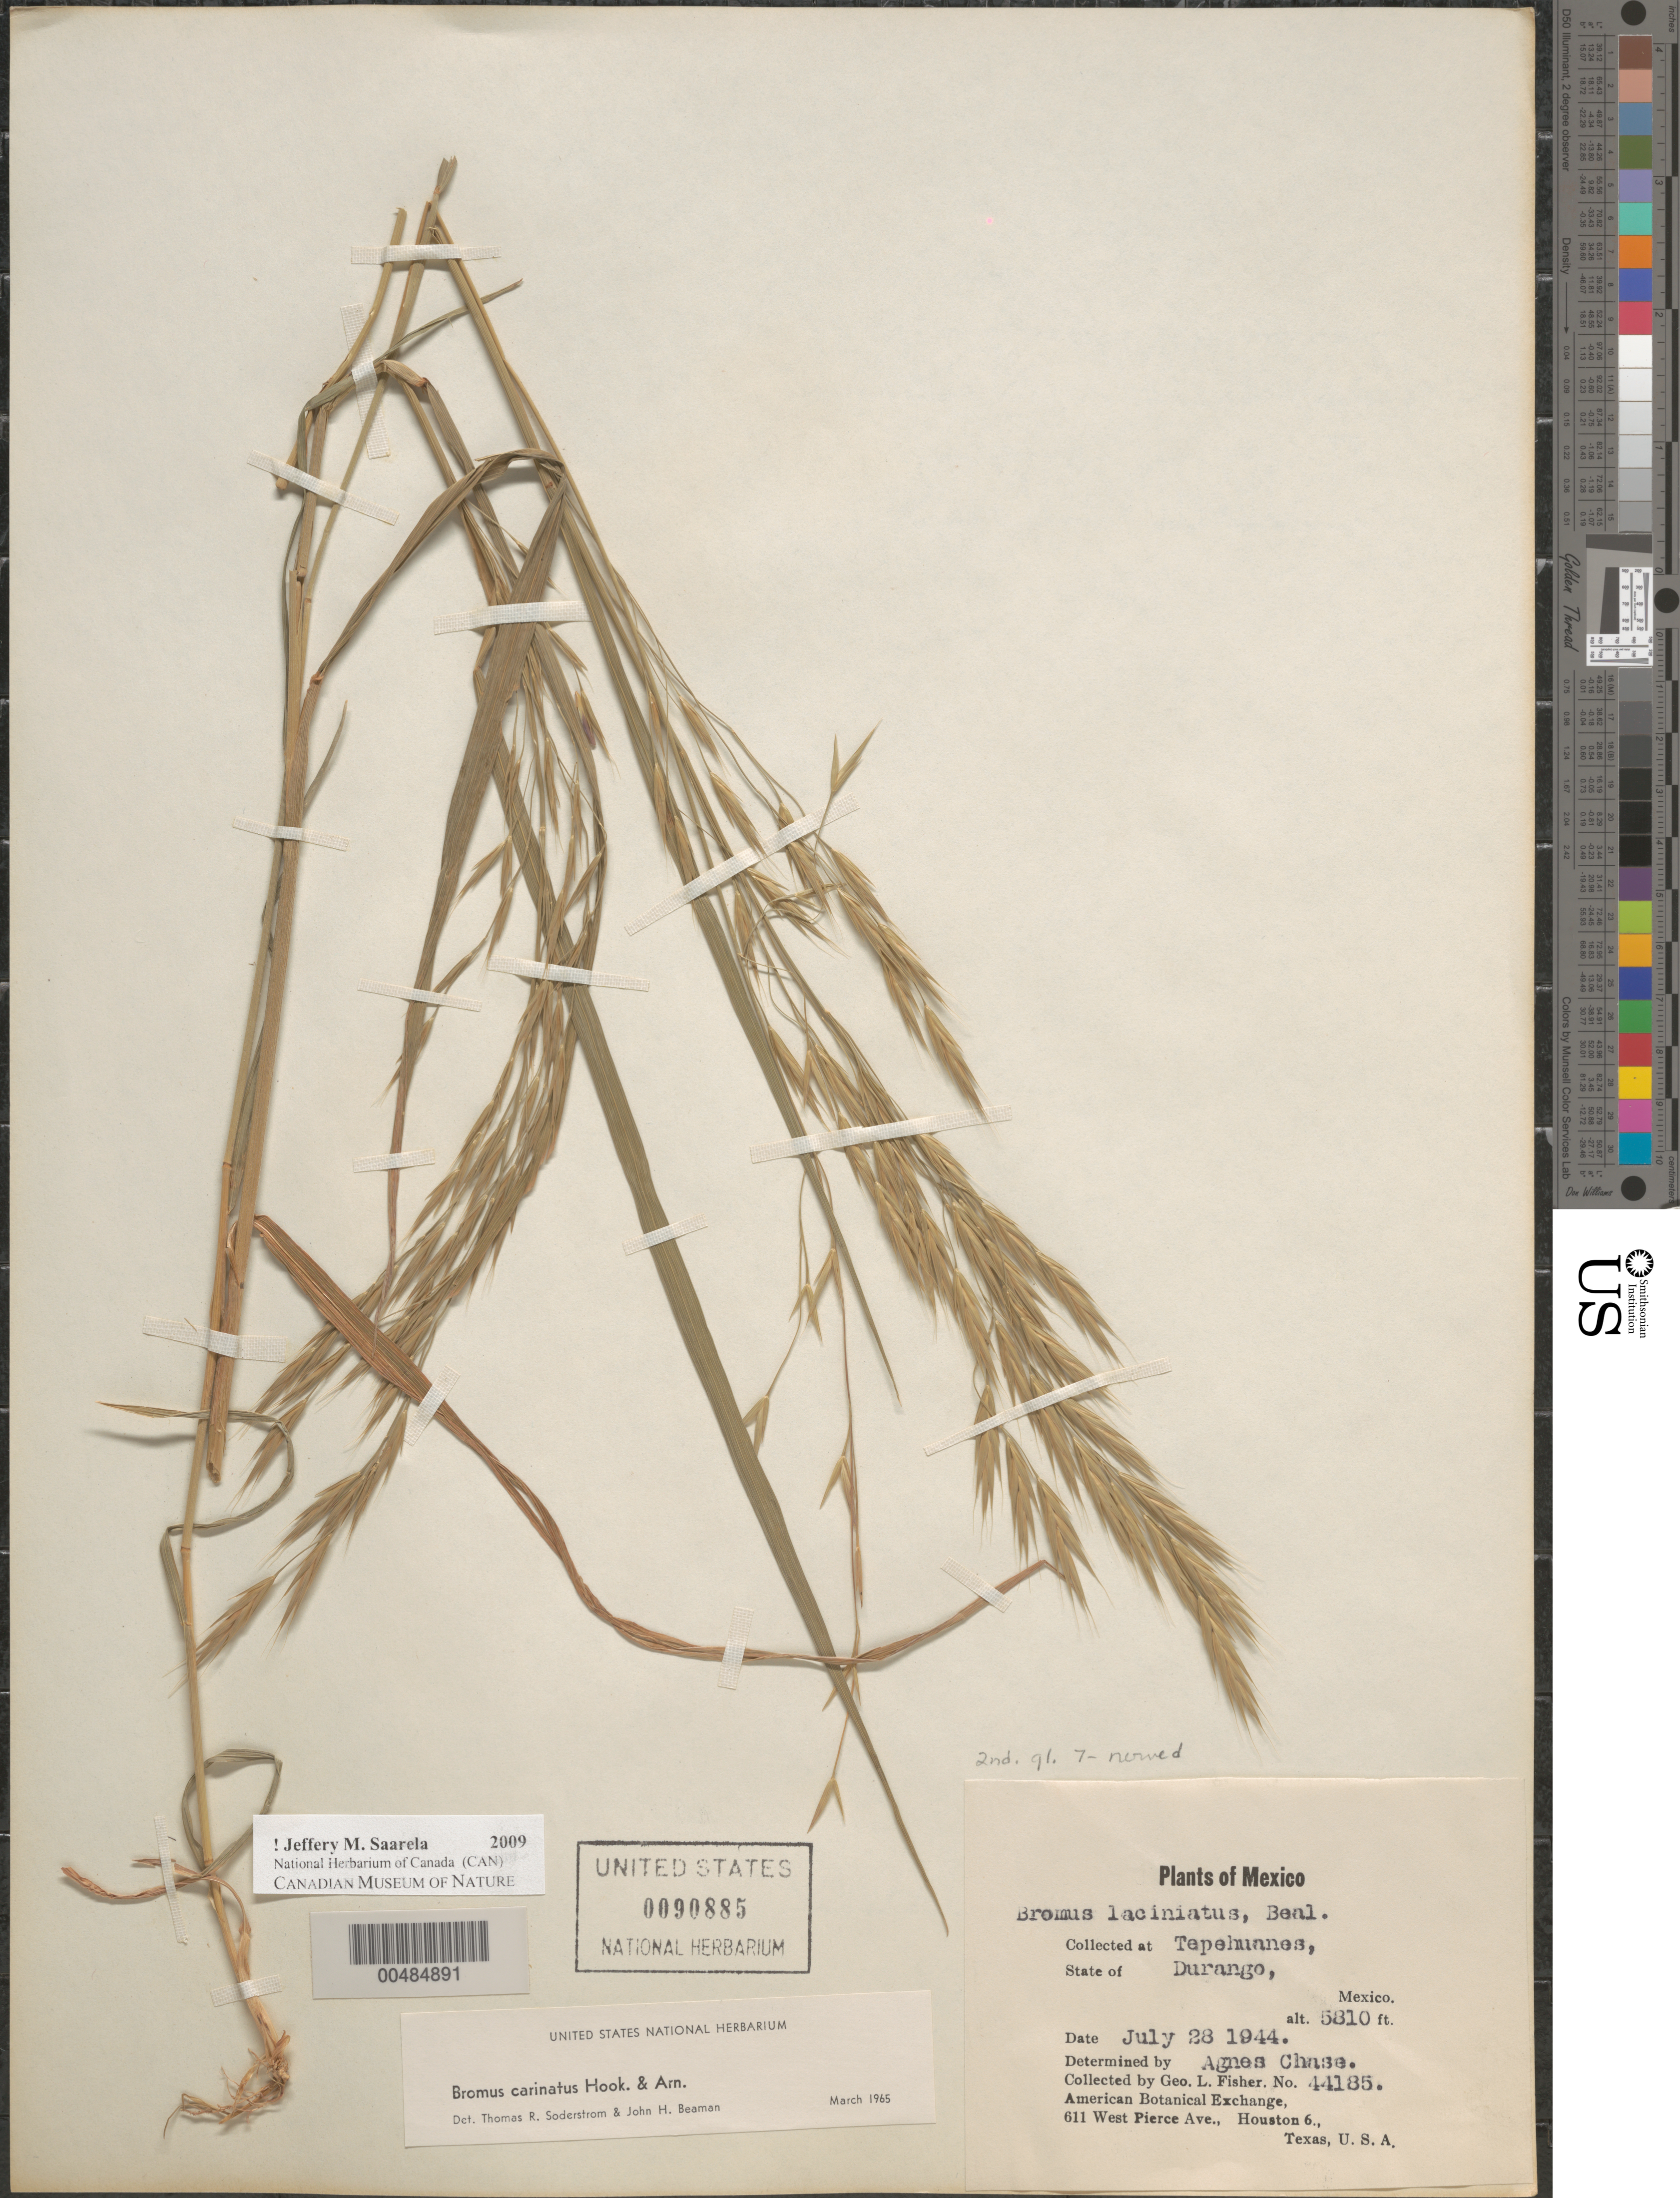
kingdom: Plantae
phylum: Tracheophyta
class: Liliopsida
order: Poales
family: Poaceae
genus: Bromus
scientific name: Bromus carinatus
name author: Hook. & Arn.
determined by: Soderstrom, T. R.; Beaman, J. H.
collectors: G. L. Fisher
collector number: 44185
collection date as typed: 28 Jul 1944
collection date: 1944-07-28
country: Mexico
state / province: Durango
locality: Tepehuanes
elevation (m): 1771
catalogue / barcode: US 90885